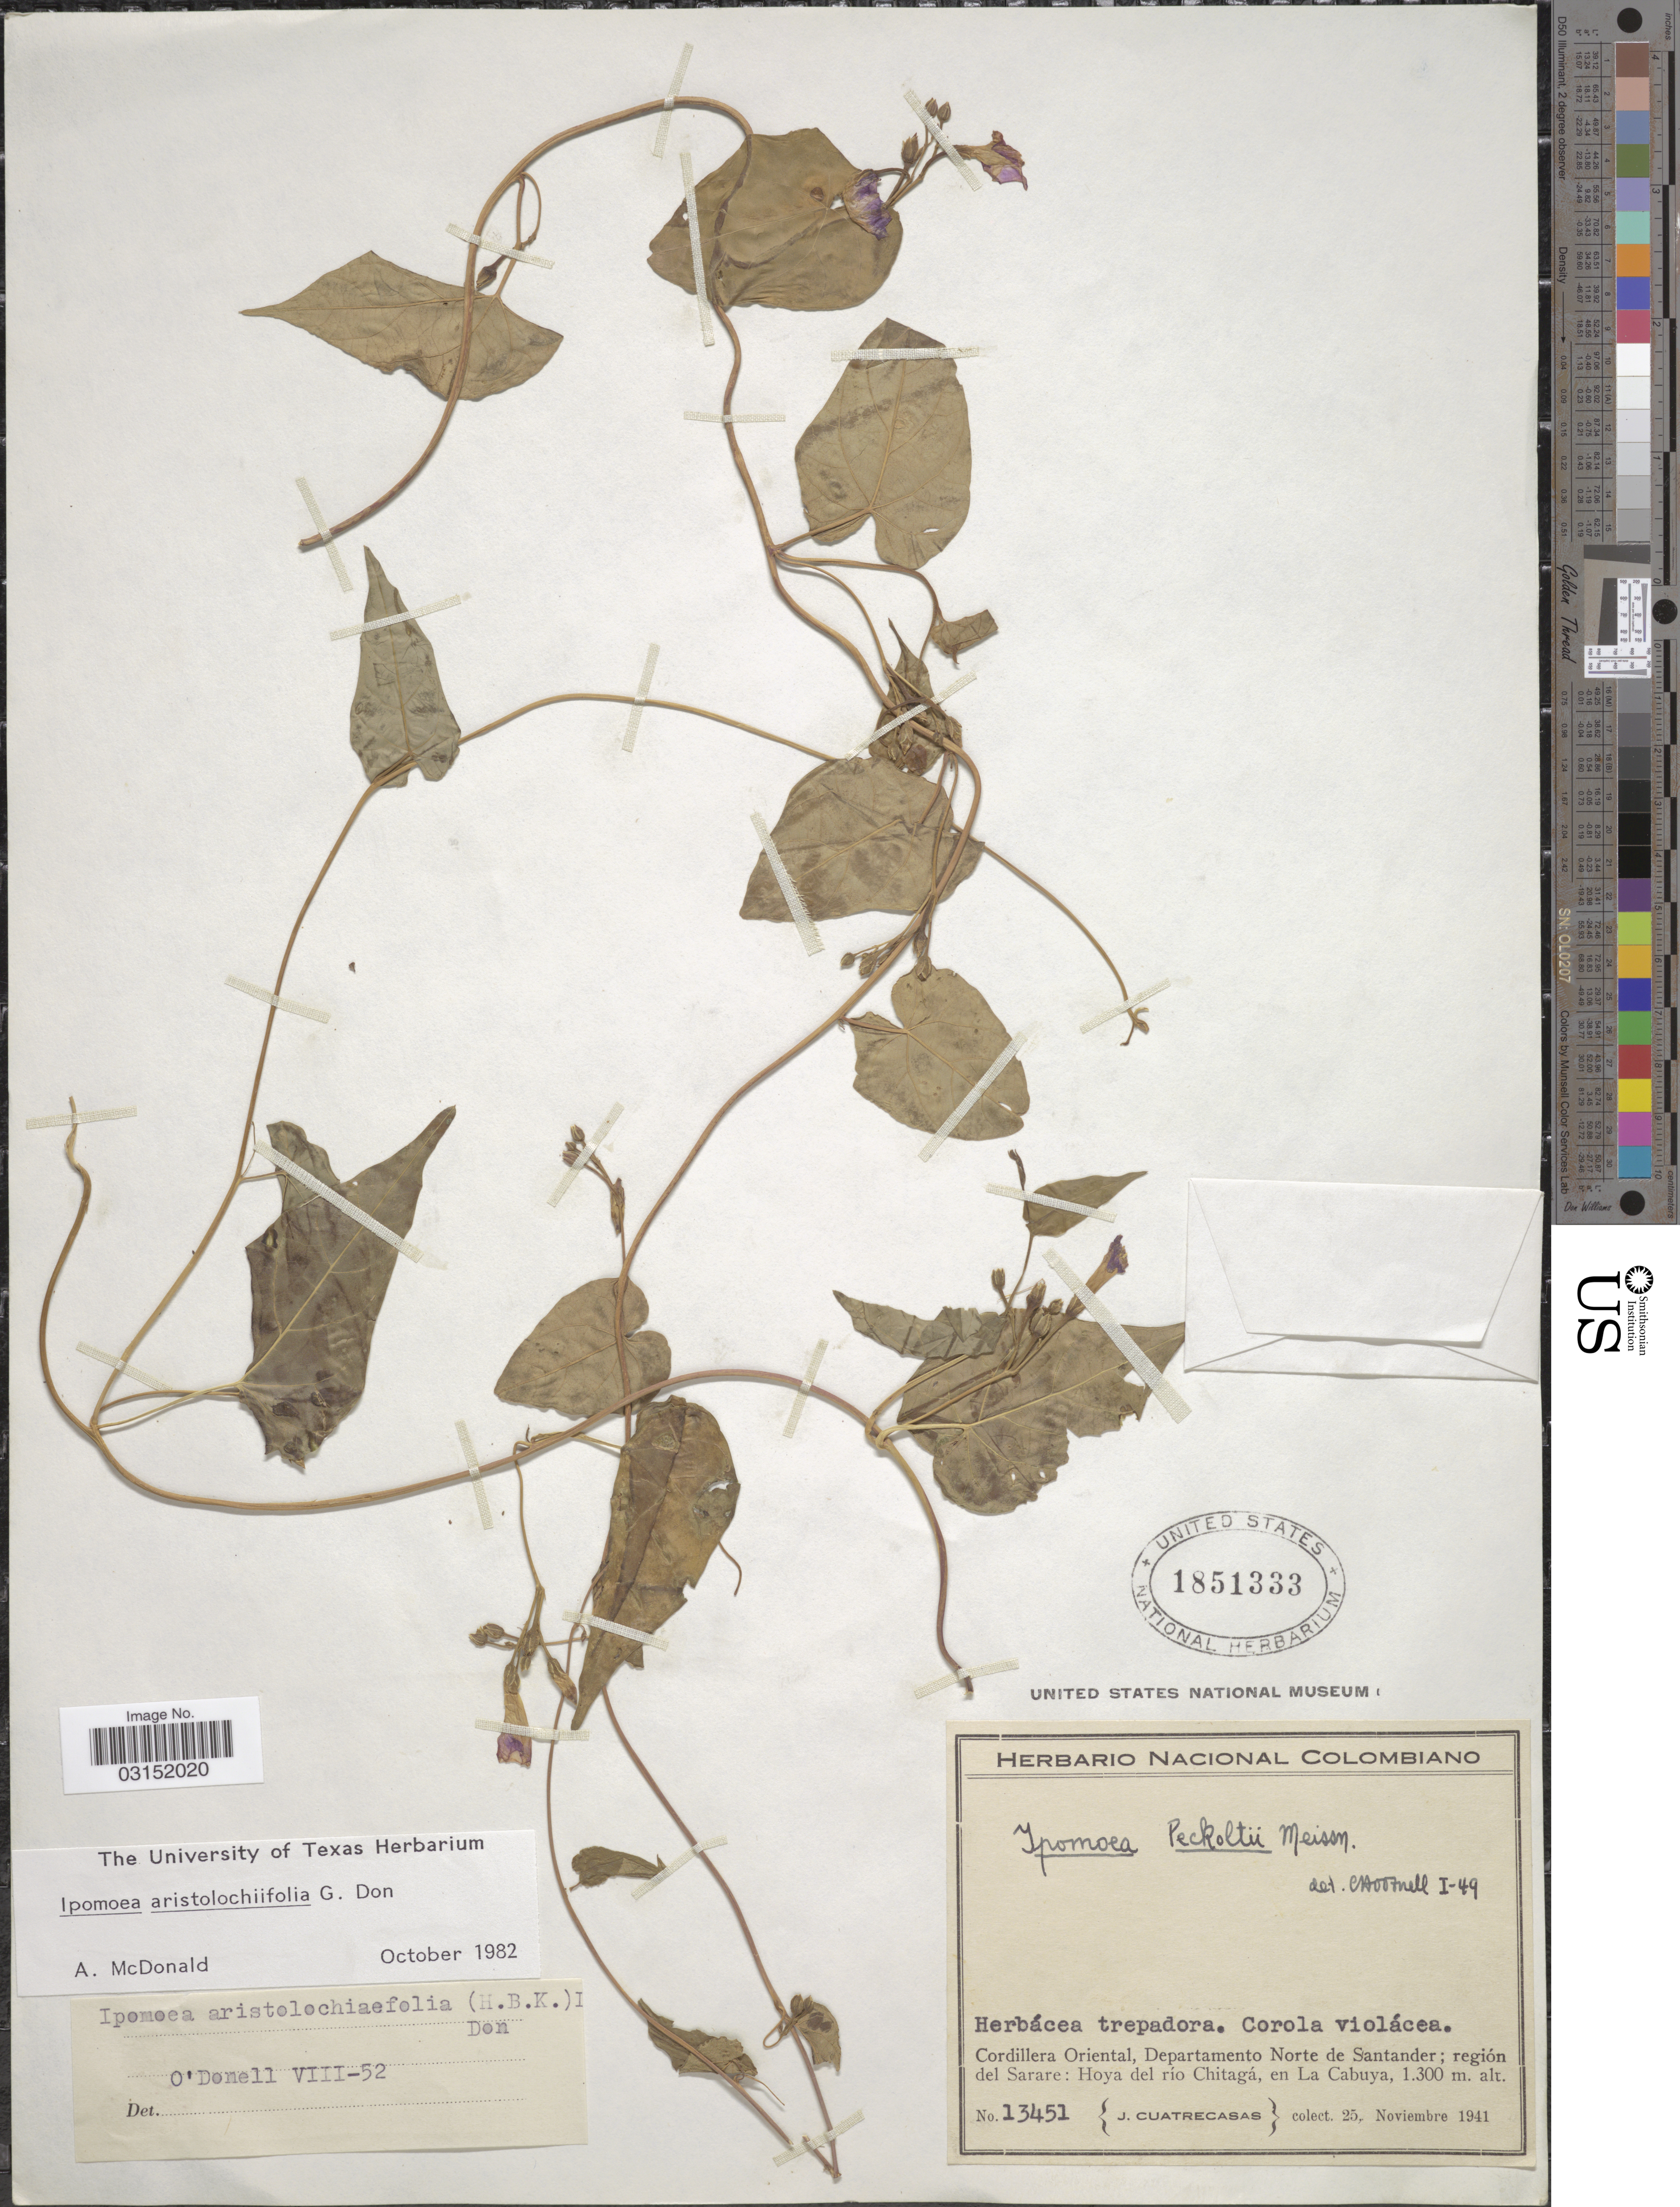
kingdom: Plantae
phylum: Tracheophyta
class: Magnoliopsida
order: Solanales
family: Convolvulaceae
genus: Ipomoea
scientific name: Ipomoea aristolochiifolia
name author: G. Don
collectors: J. Cuatrecasas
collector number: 13451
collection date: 1941-11-25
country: Colombia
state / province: Norte de Santander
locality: Cordillera Oriental, Departamento Norte de Santander; región del Sarare: Hoya del rio Chitagá, en La Cabuya.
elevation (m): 1300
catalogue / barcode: US 1851333